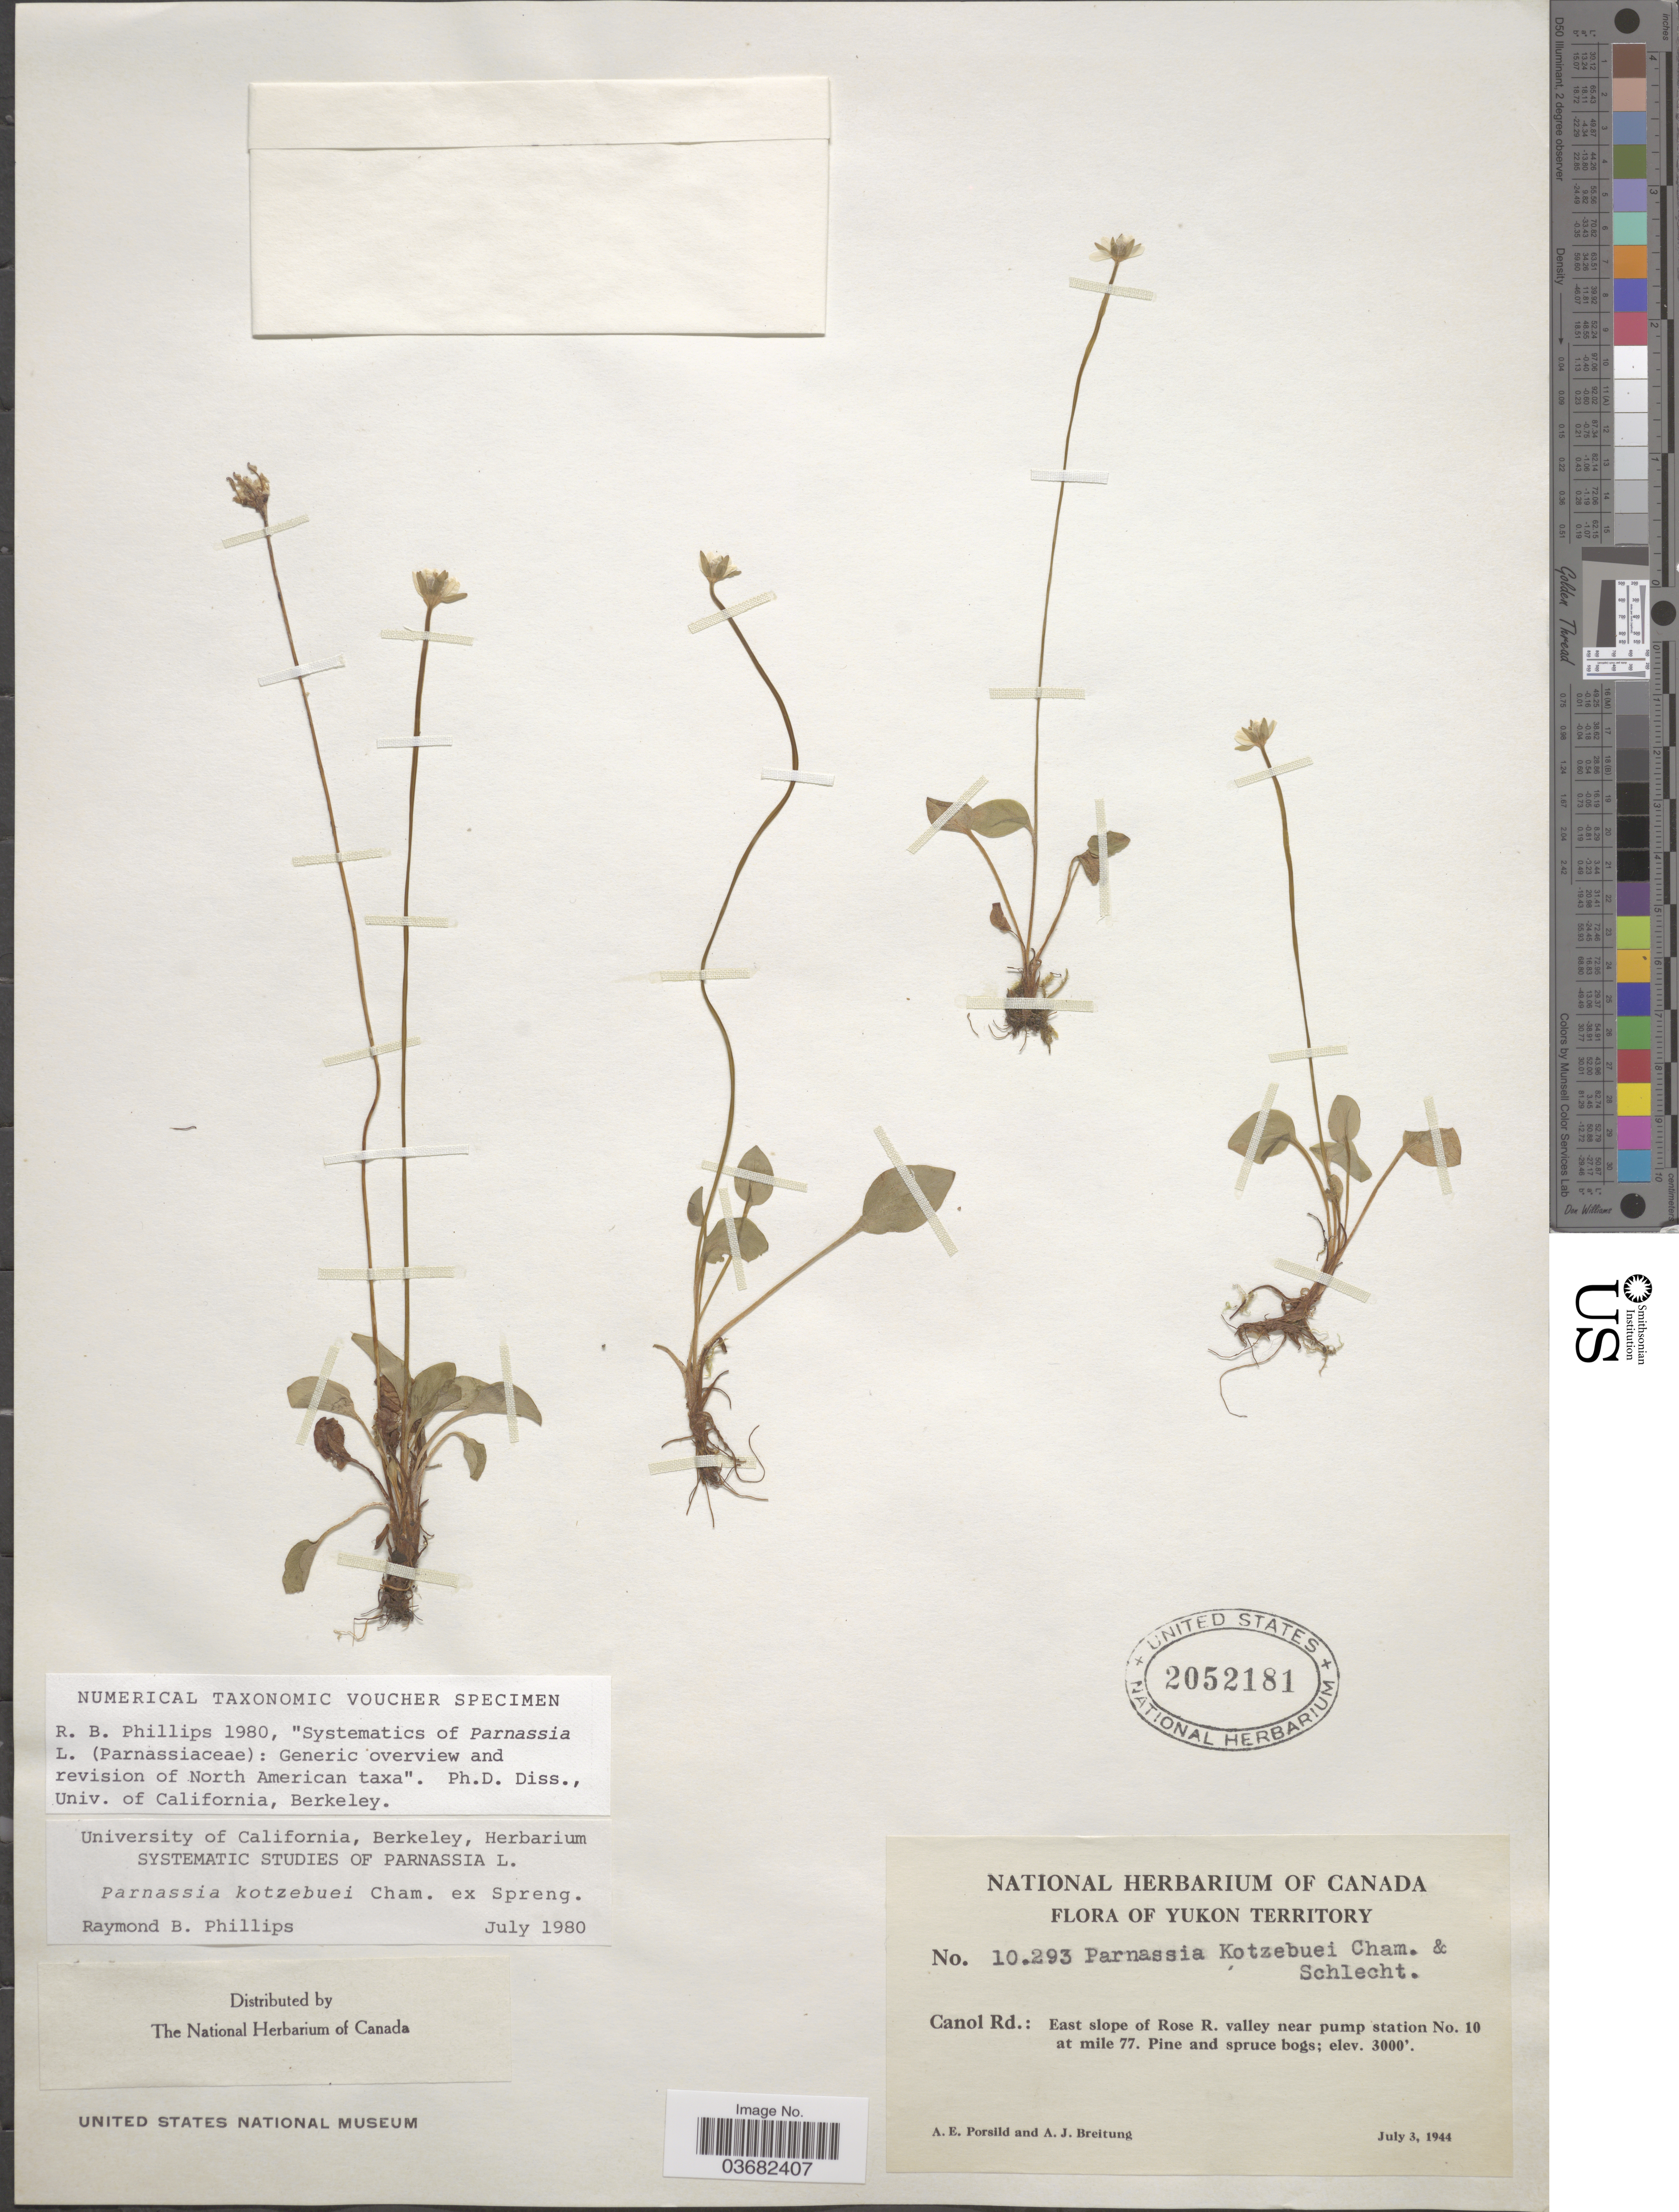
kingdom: Plantae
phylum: Tracheophyta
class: Magnoliopsida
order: Celastrales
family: Parnassiaceae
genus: Parnassia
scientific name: Parnassia kotzebuei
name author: Cham. ex Spreng.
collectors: A. E. Porsild & A. Breitung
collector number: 10293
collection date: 1944-07-03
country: Canada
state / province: Yukon Territory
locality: Canol Rd.: East slope of Rose R. valley near pump station No. 10 at mile 77.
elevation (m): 914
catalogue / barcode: US 2052181